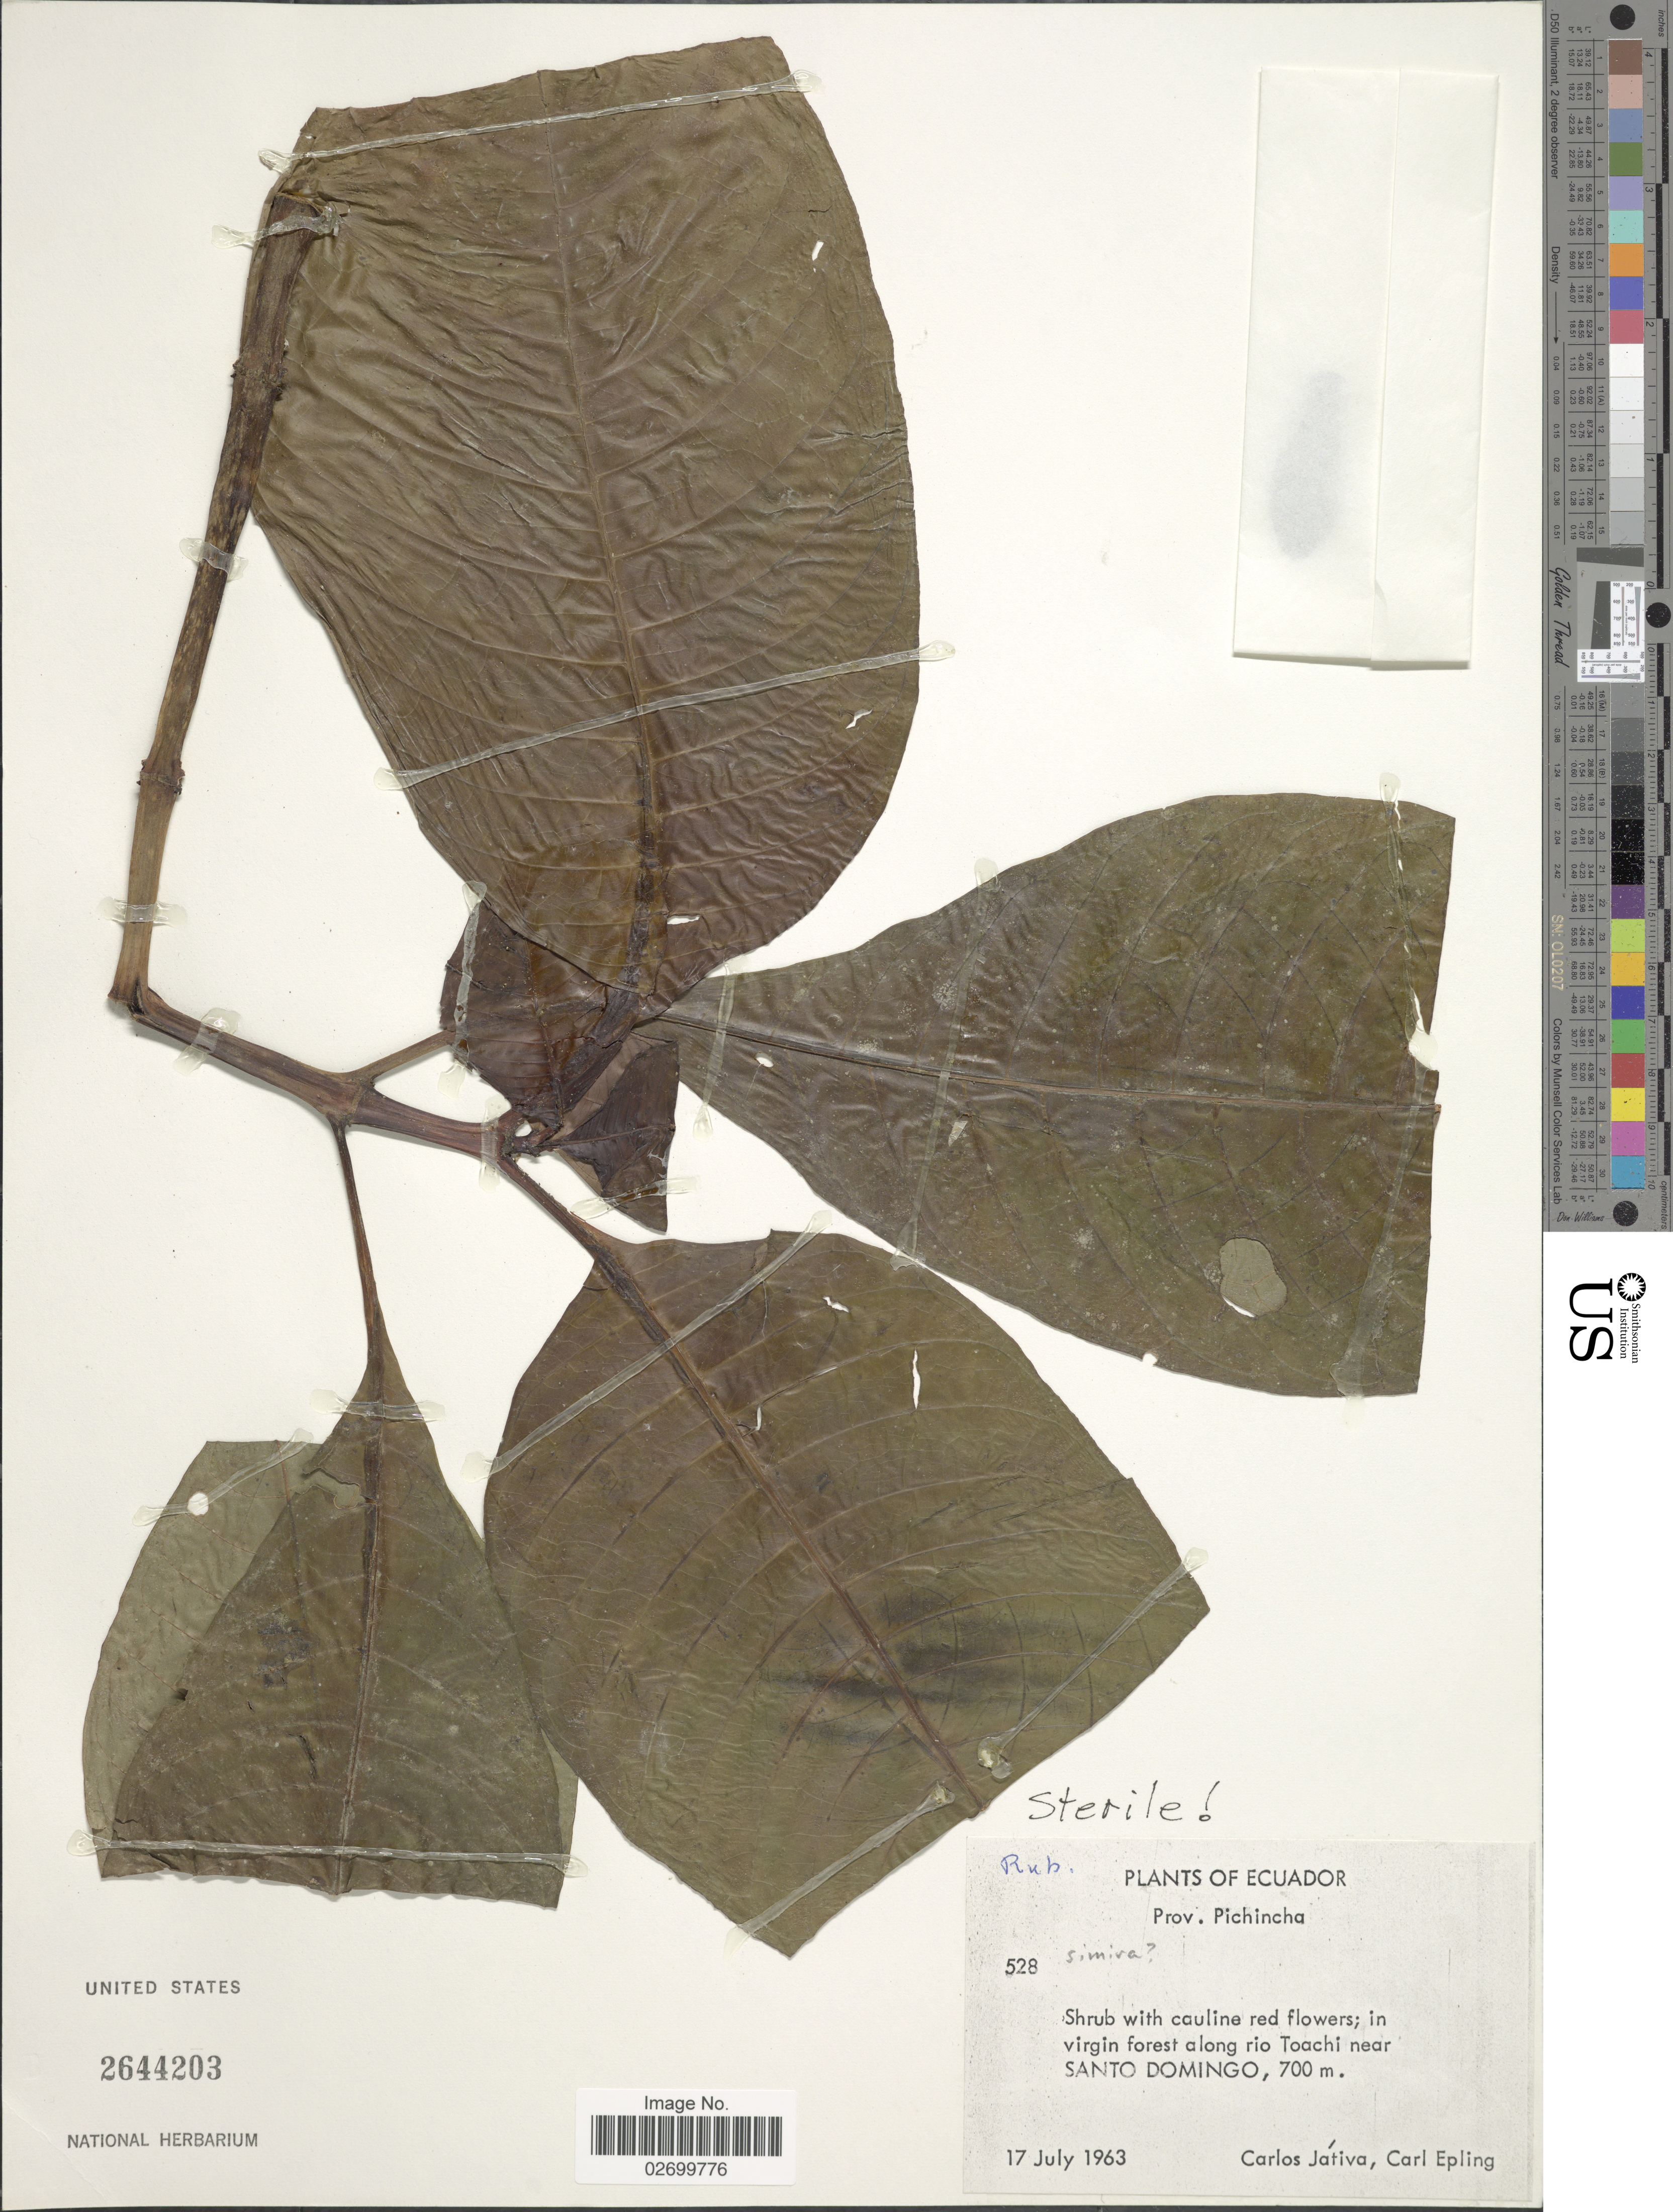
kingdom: Plantae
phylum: Tracheophyta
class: Magnoliopsida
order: Gentianales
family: Rubiaceae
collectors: C. D. Játiva & C. C. Epling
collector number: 528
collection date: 1963-07-17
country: Ecuador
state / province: Pichincha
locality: In virgin forest along rio Toachi near Santo Domingo.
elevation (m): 700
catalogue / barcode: US 2644203